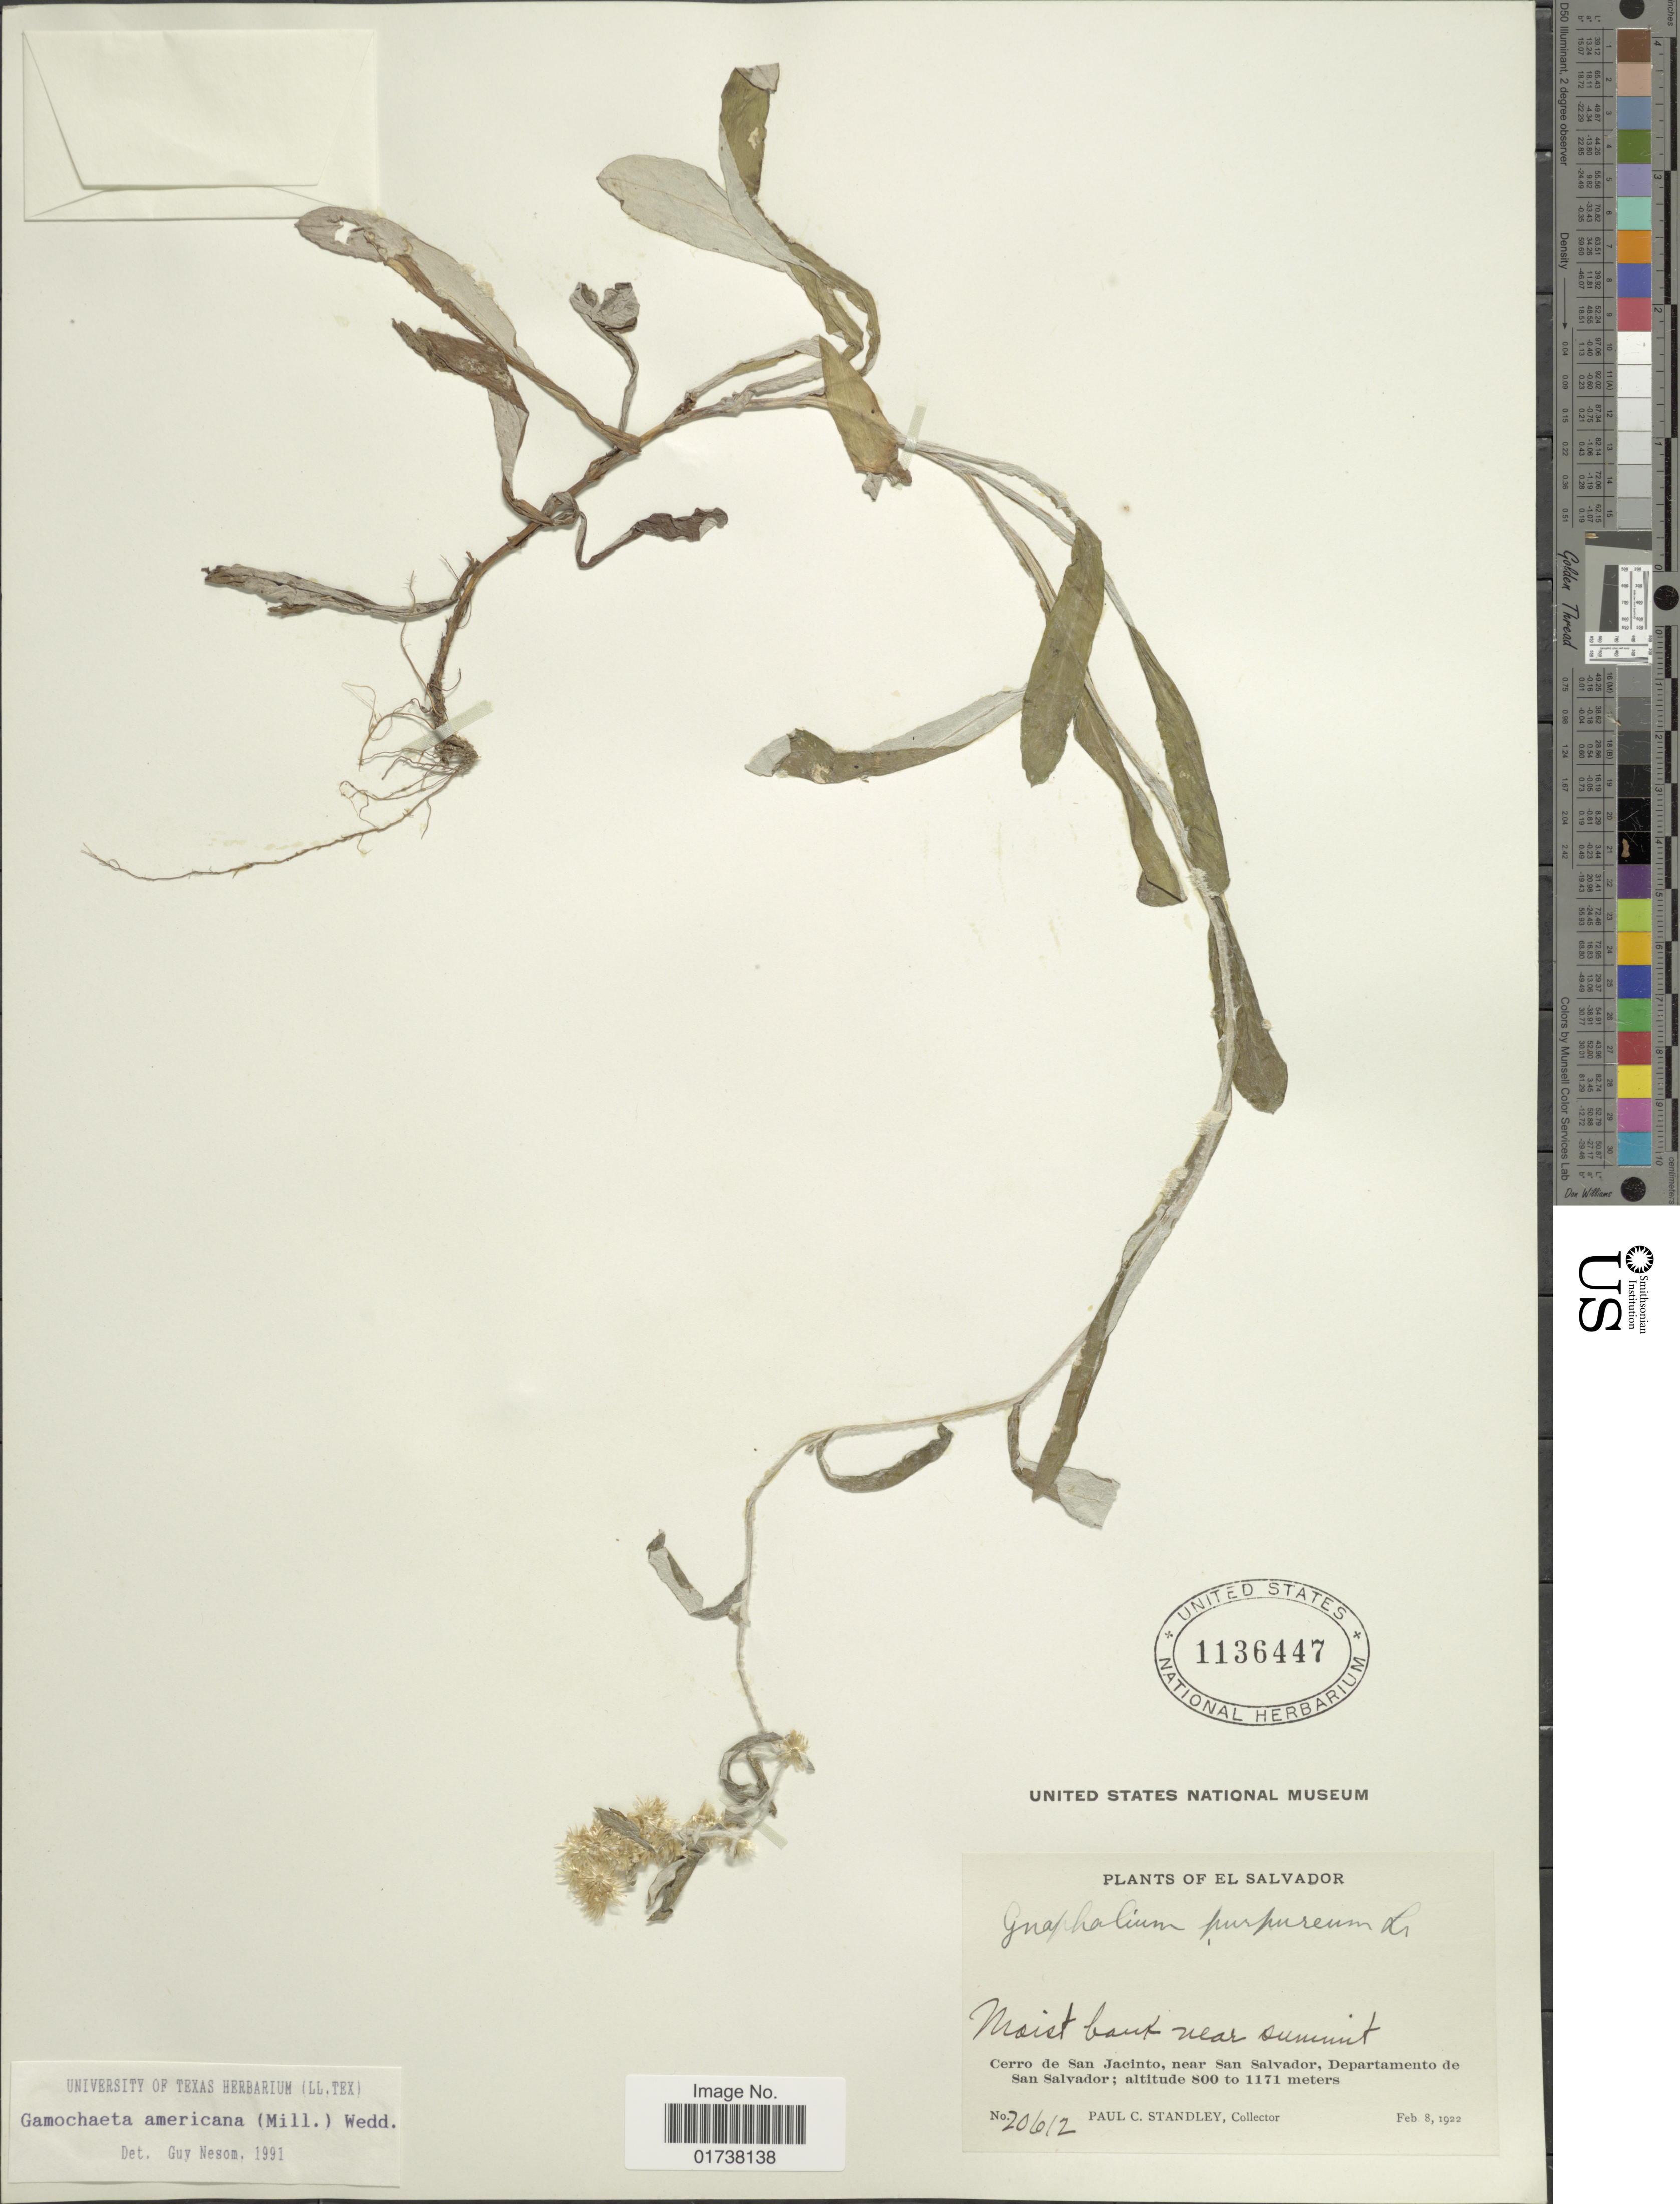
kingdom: Plantae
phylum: Tracheophyta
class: Magnoliopsida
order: Asterales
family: Asteraceae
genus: Gamochaeta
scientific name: Gamochaeta americana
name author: (Mill.) Wedd.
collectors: P. C. Standley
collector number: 20612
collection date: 1922-02-08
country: El Salvador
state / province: San Salvador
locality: Cerro San Jacinto, near San Salvador, Departamento de San Salvador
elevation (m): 800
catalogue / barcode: US 1136447